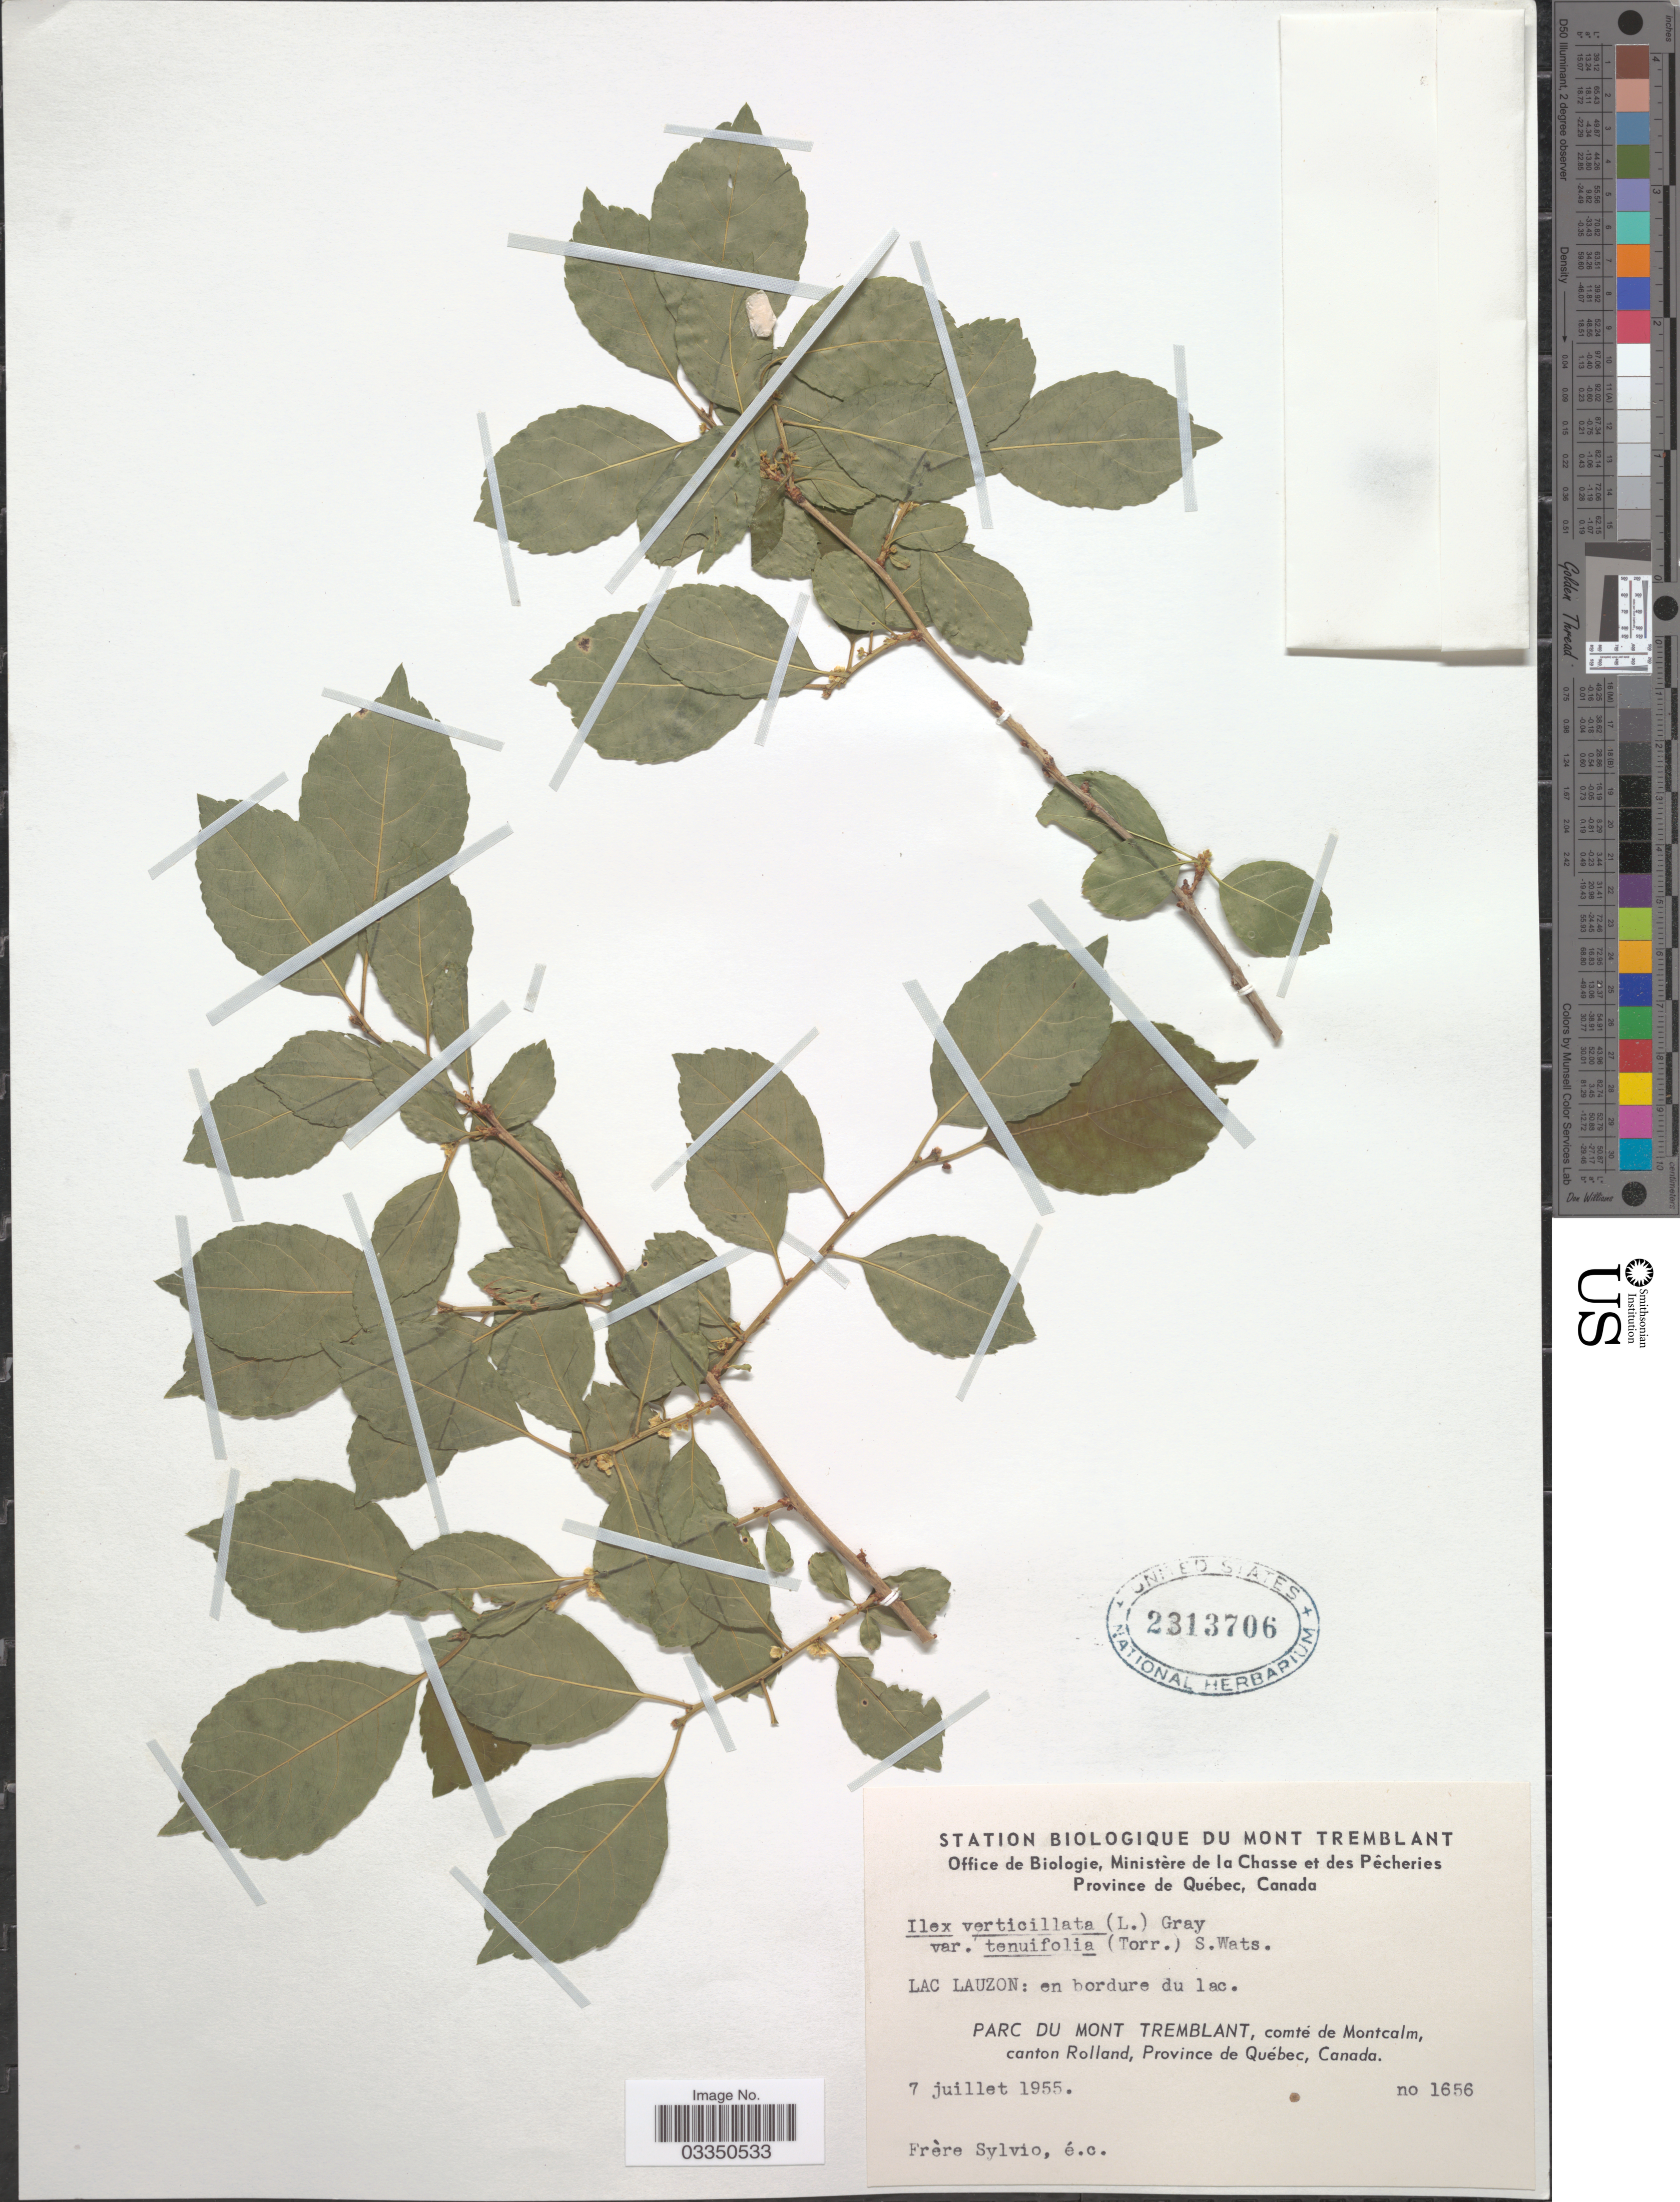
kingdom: Plantae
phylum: Tracheophyta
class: Magnoliopsida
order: Aquifoliales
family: Aquifoliaceae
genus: Ilex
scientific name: Ilex verticillata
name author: (L.) A. Gray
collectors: B. Sylvio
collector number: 1656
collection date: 1955-07-07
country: Canada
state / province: Quebec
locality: Lac Lauzan: en bordure du lac. Parc Du Mont Tremblant, comté de Montcalm, canton Rolland.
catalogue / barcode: US 2313706